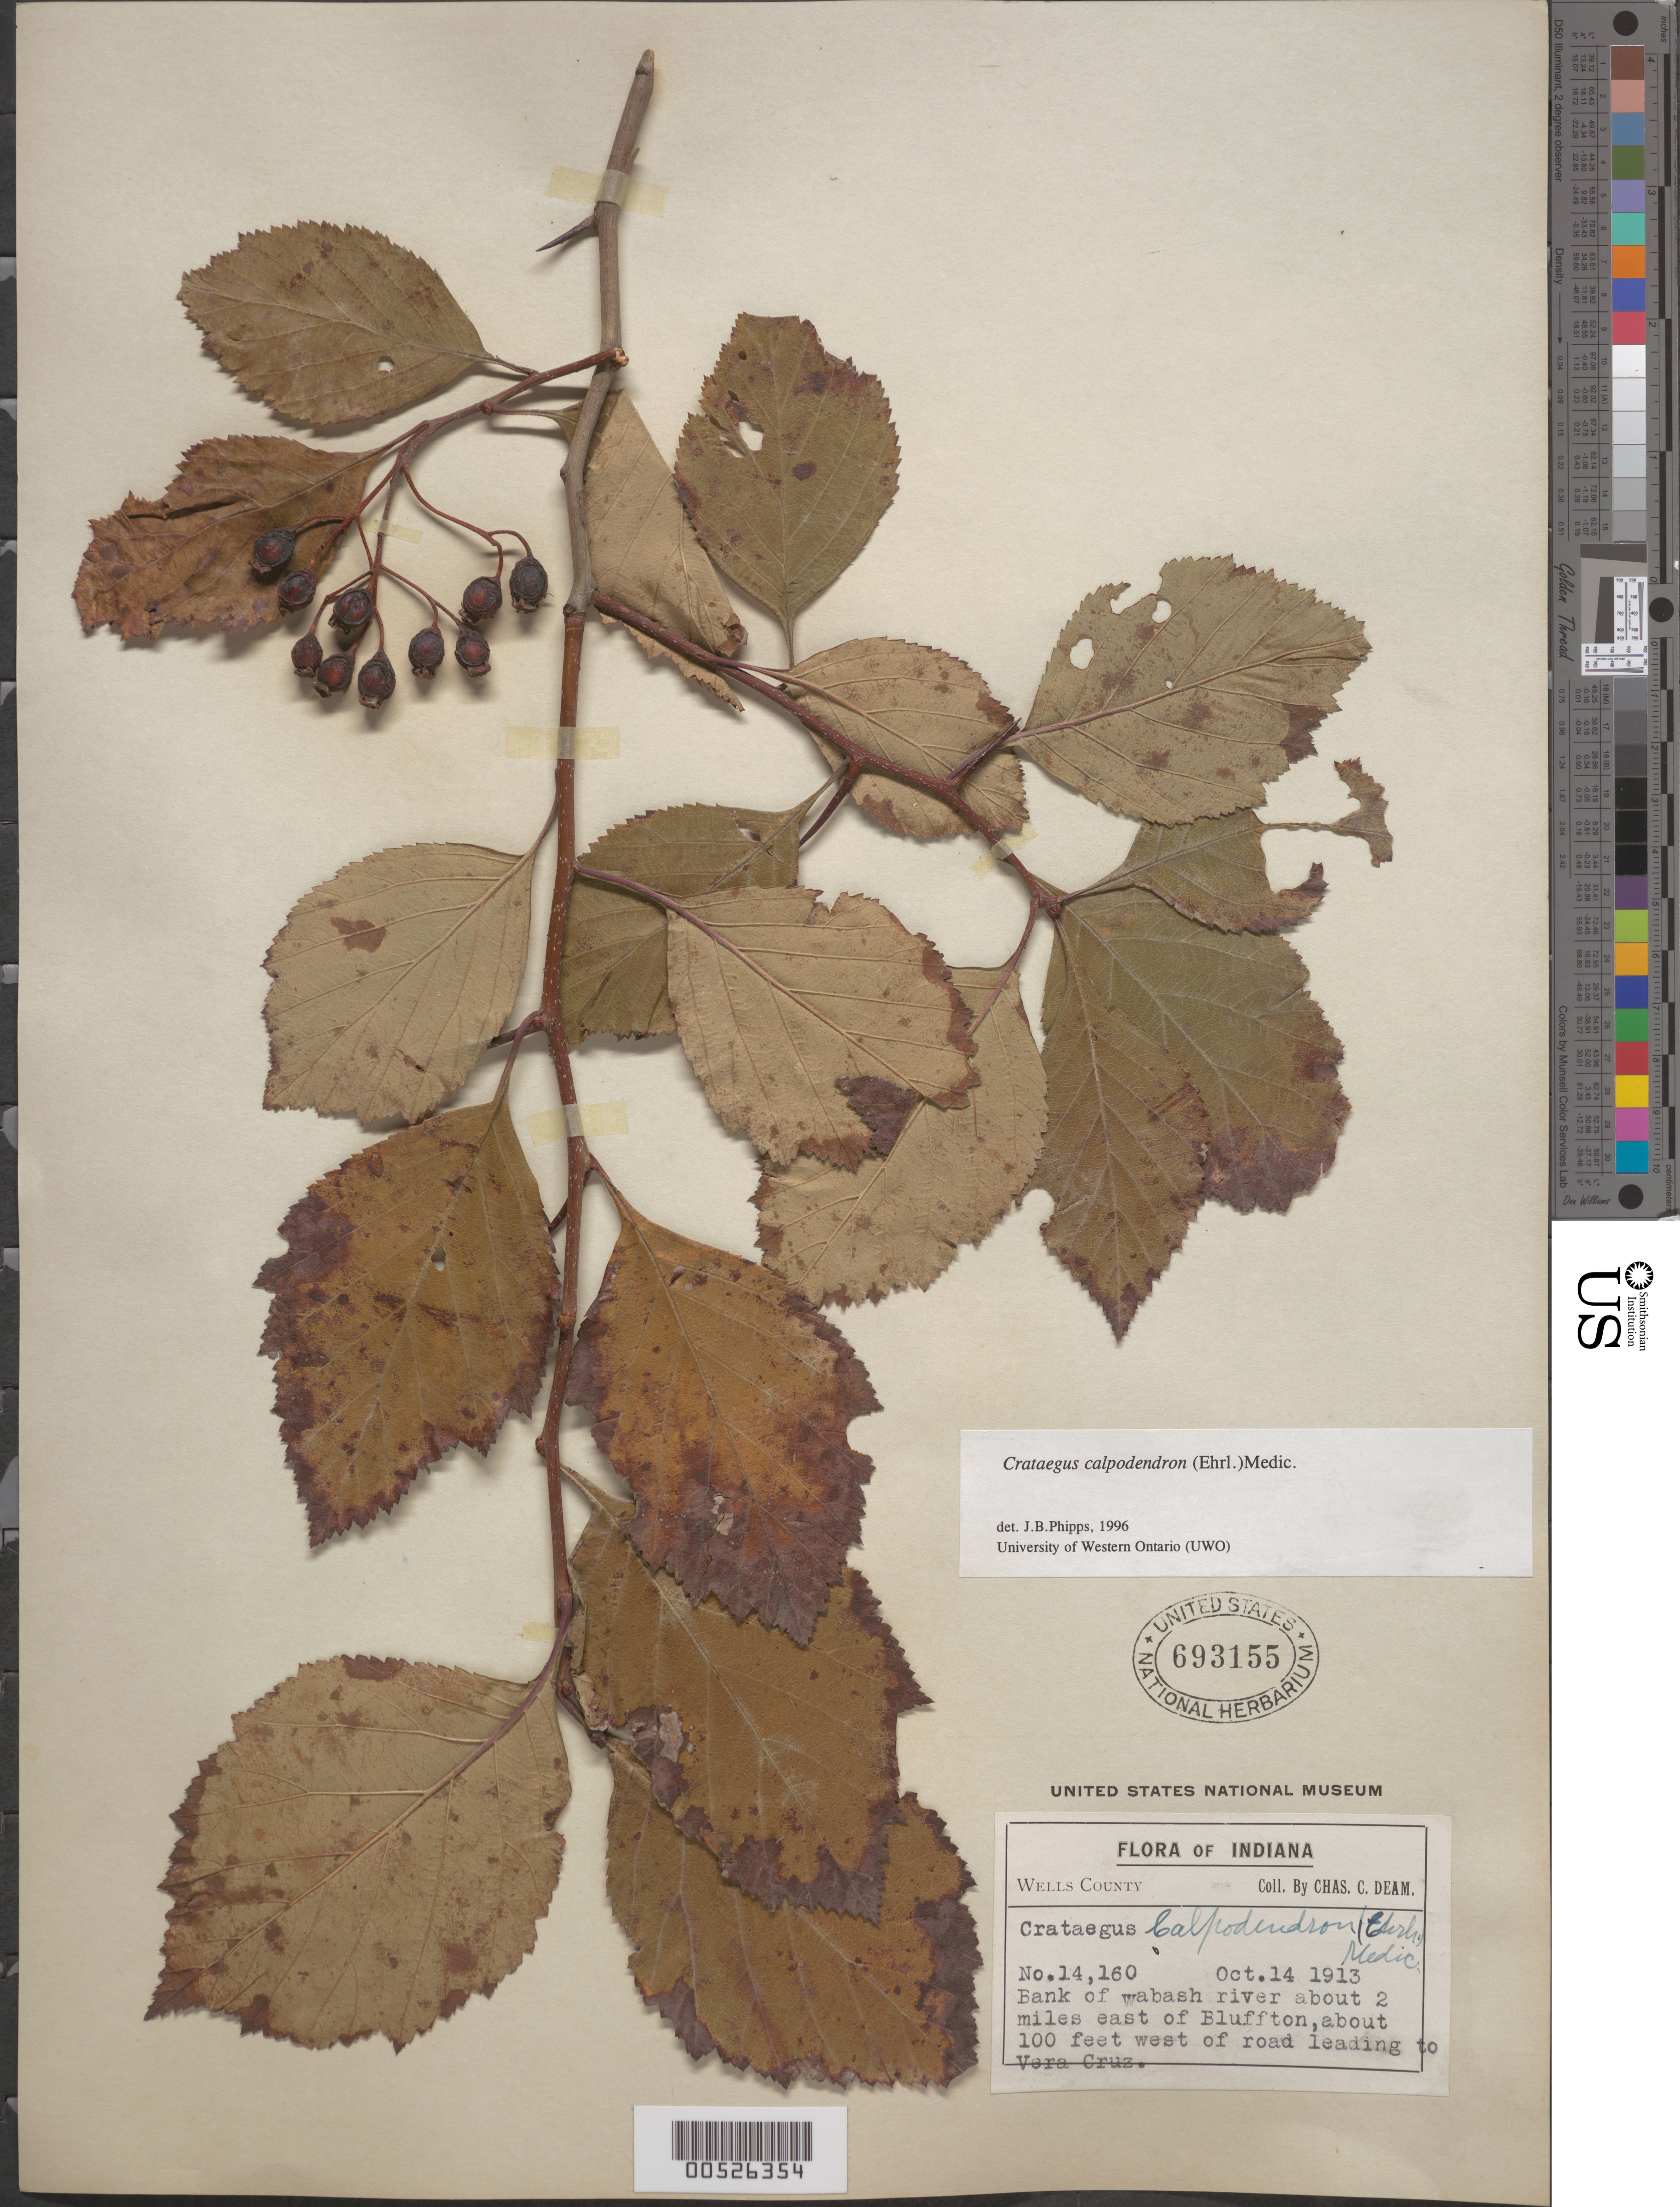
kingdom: Plantae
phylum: Tracheophyta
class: Magnoliopsida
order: Rosales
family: Rosaceae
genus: Crataegus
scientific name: Crataegus calpodendron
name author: (Ehrh.) Medik.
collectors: C. C. Deam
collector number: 14160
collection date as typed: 14 Oct 1913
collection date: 1913-10-14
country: United States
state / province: Indiana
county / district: Wells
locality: Bank of Wabash River about 2 mi. E of Bluffton, about 100 feet W of road leading to Vera Cruz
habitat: River bank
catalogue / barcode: US 693155